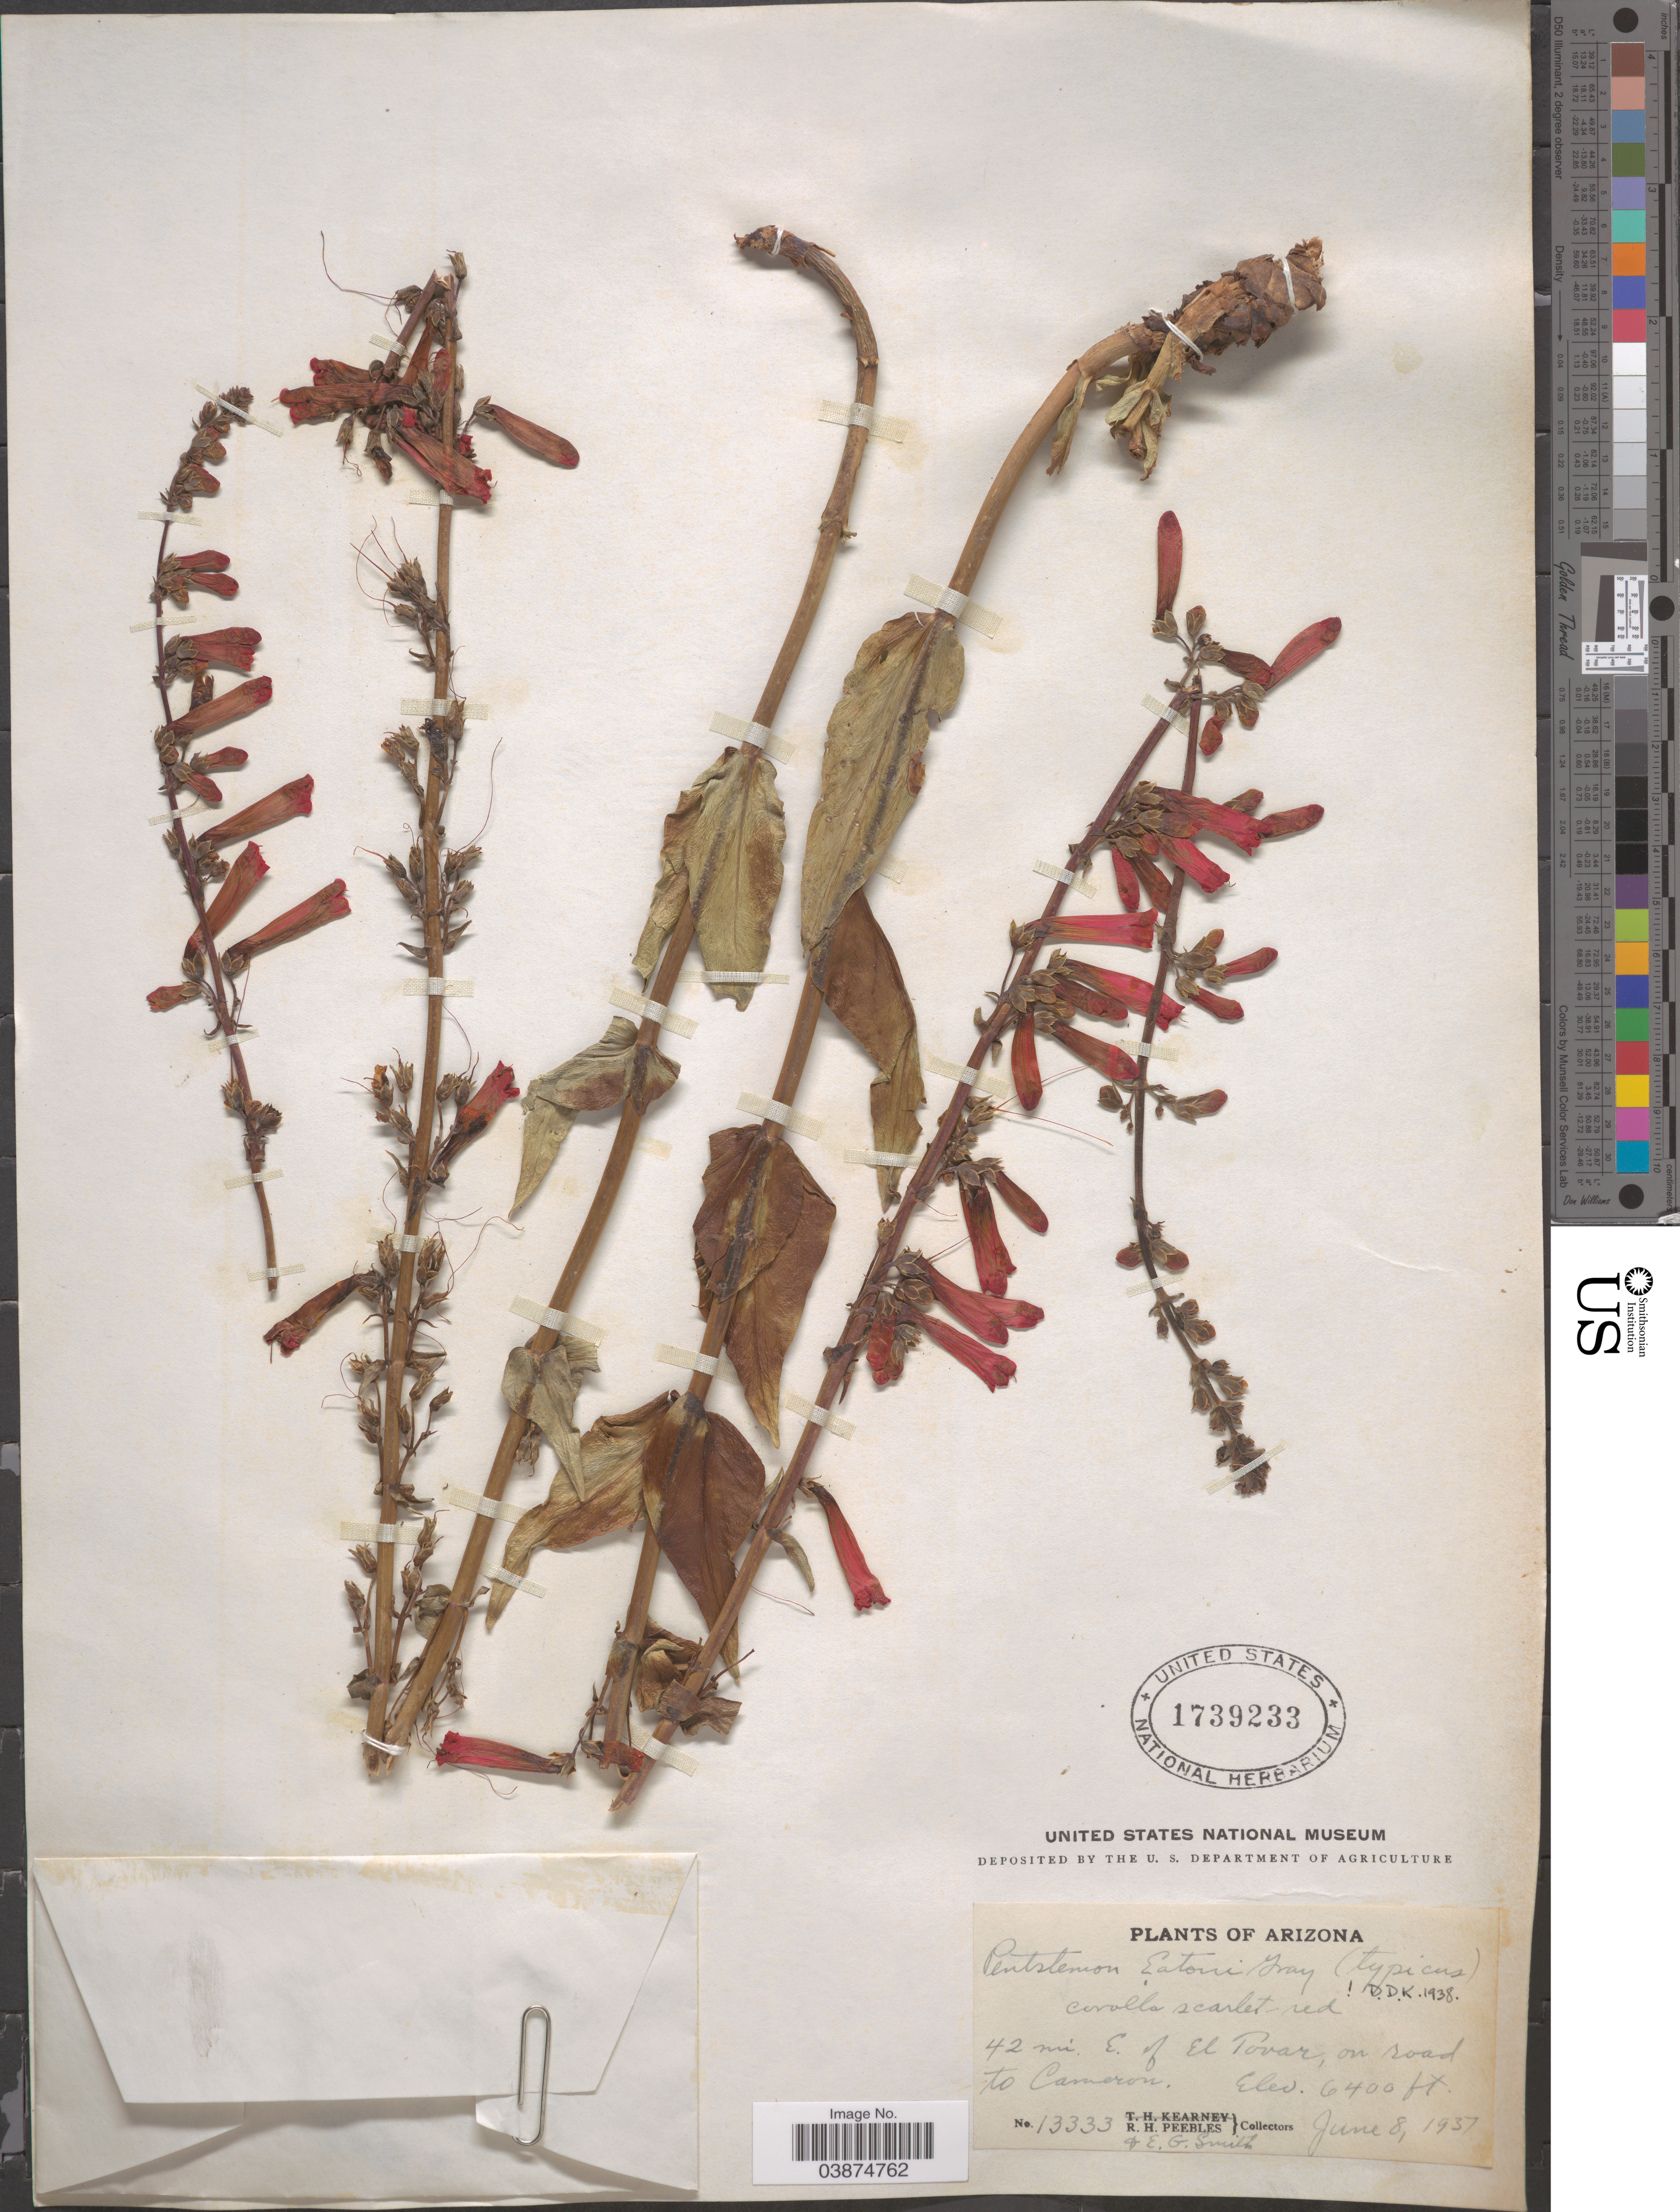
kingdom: Plantae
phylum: Tracheophyta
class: Magnoliopsida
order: Lamiales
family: Plantaginaceae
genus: Penstemon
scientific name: Penstemon eatonii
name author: A. Gray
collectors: R. H. Peebles & E. G. Smith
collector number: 13333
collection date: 1937-06-08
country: United States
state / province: Arizona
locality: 42 mi. E. of El Tovar, on road to Cameron.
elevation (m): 1951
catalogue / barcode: US 1739233